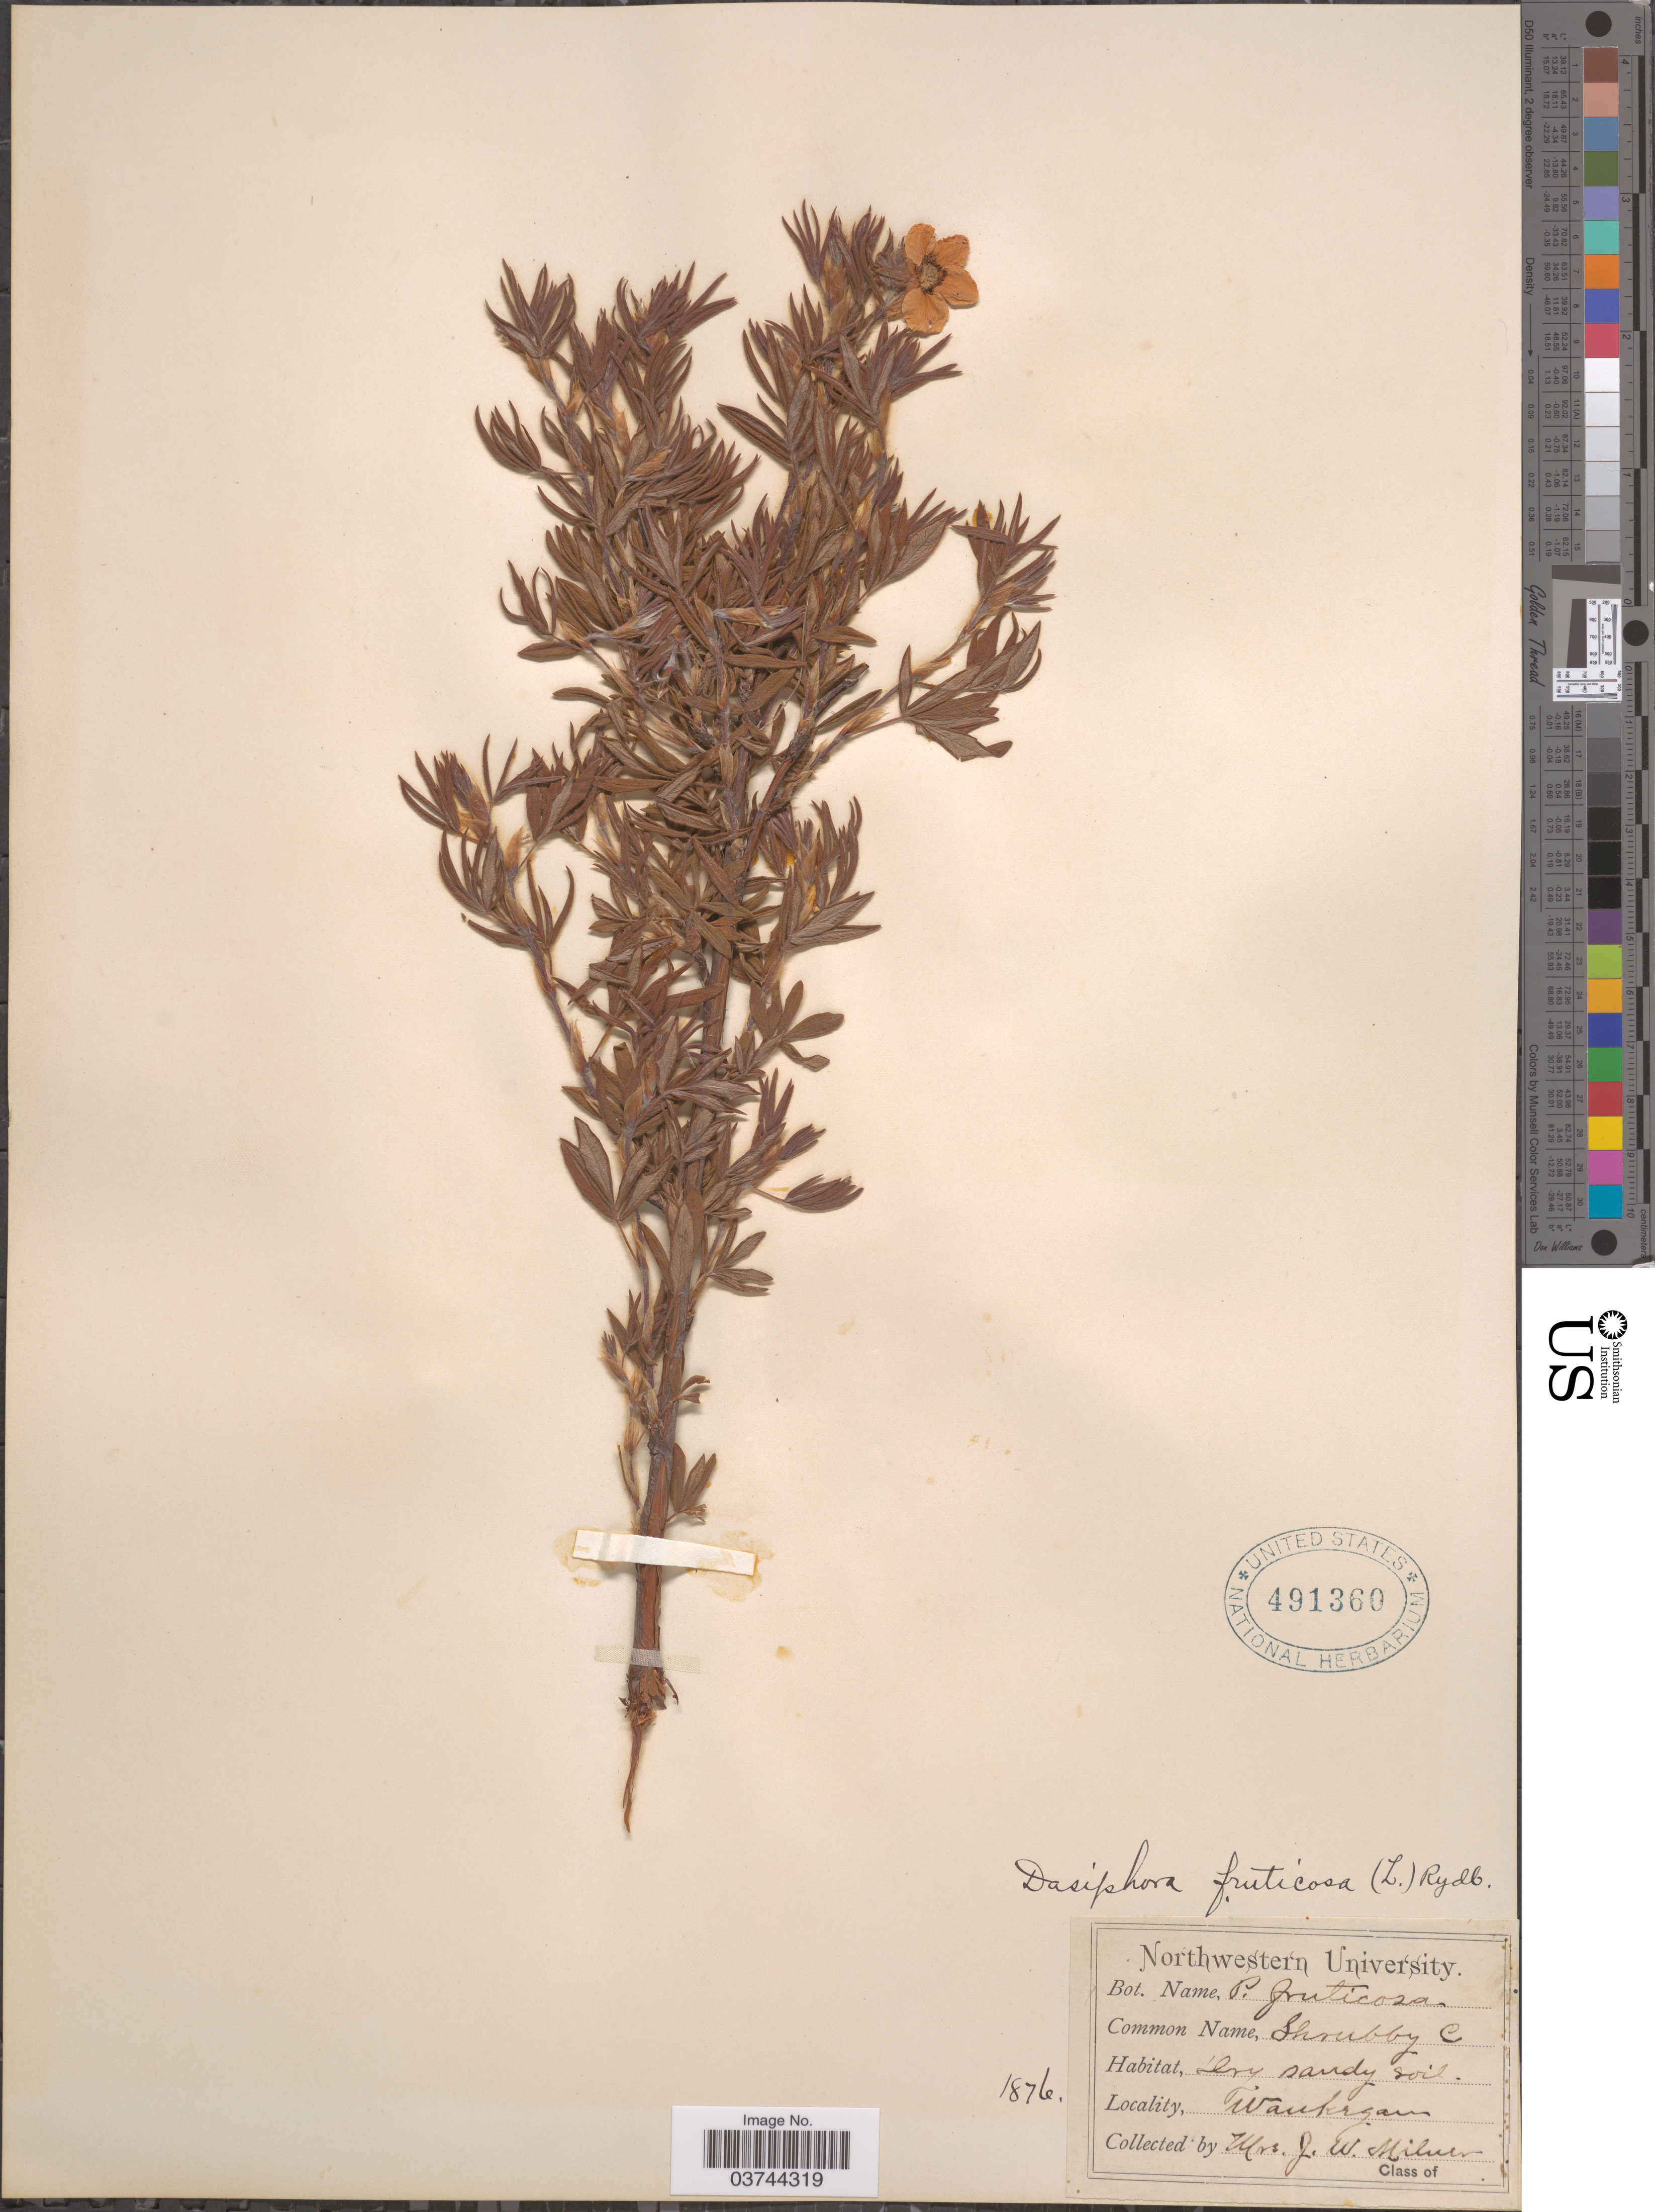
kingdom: Plantae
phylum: Tracheophyta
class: Magnoliopsida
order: Rosales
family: Rosaceae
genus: Dasiphora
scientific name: Dasiphora fruticosa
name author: (L.) Rydb.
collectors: J. Milner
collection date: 1876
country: United States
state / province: Illinois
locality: Waukegan.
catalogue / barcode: US 491360